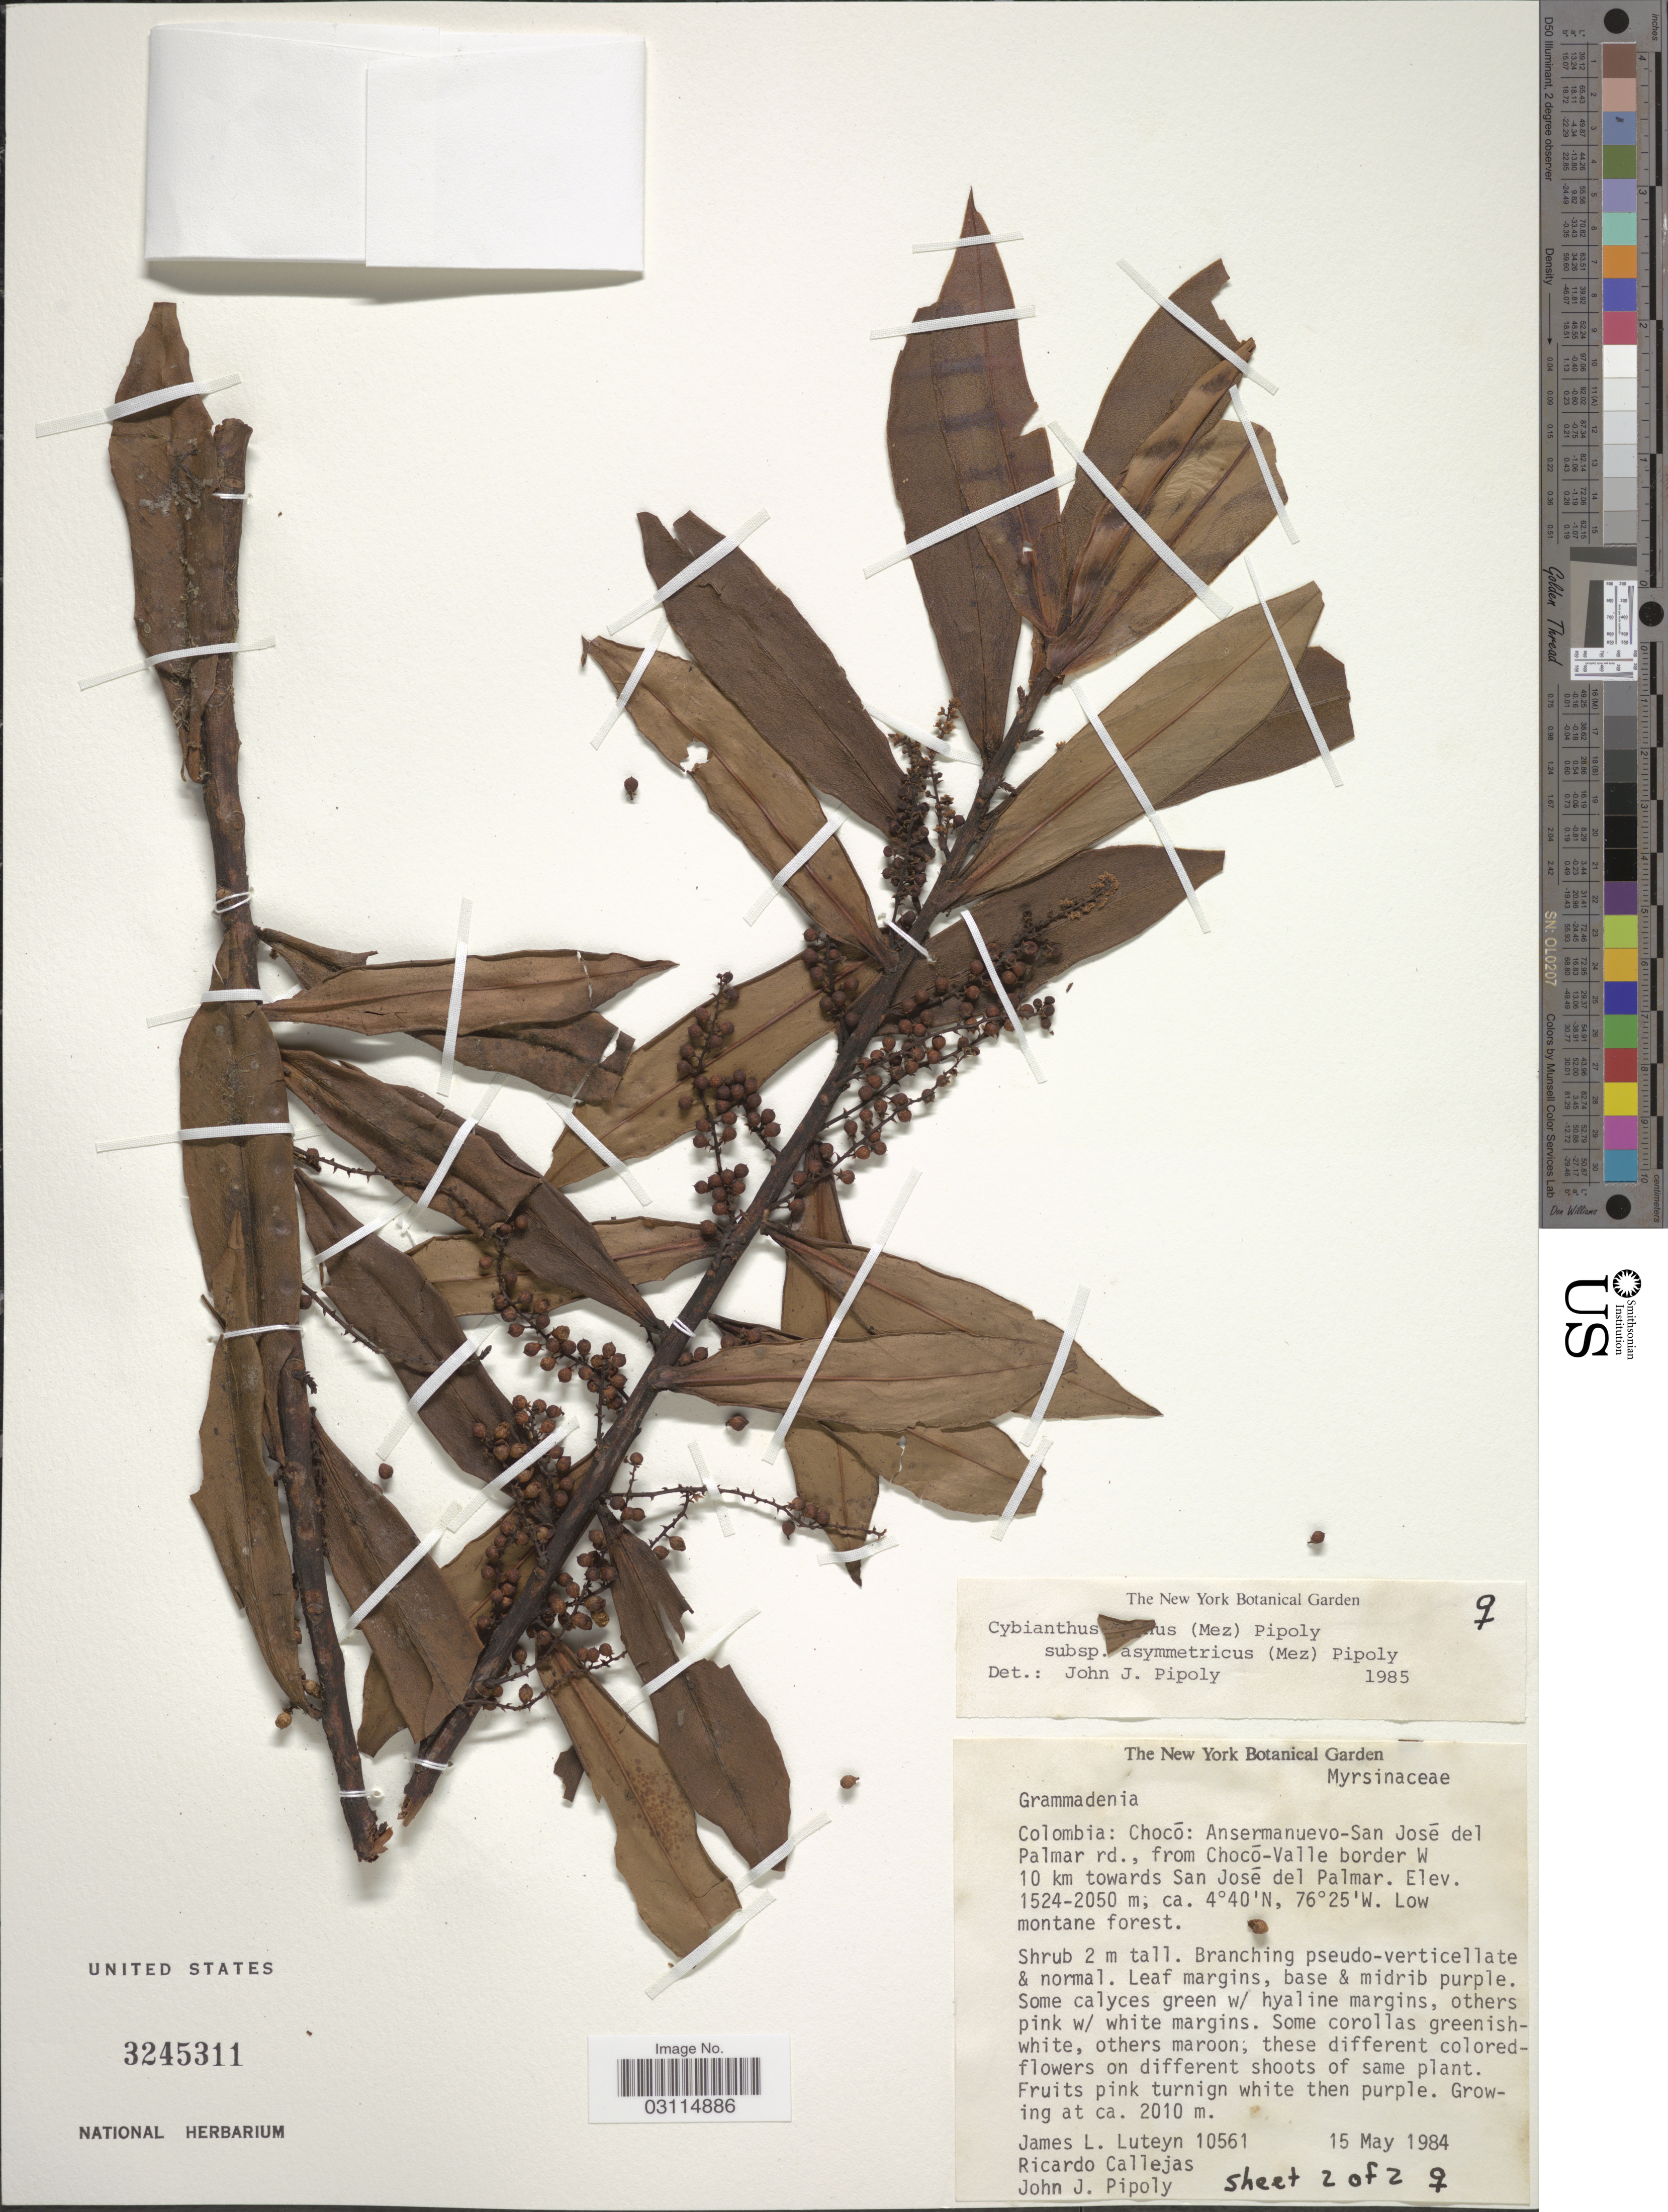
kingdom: Plantae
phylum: Tracheophyta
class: Magnoliopsida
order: Ericales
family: Primulaceae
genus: Cybianthus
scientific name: Cybianthus magnus subsp. asymmetricus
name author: (Mez) Pipoly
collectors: J. Luteyn, R. Callejas & J. J. Pipoly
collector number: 10561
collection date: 1984-05-15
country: Colombia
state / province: Chocó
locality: Ansermanuevo-San José del Palmar rd., from Chocó-Valle border W 10 km towards San José del Palmar.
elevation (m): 2010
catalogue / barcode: US 3245311